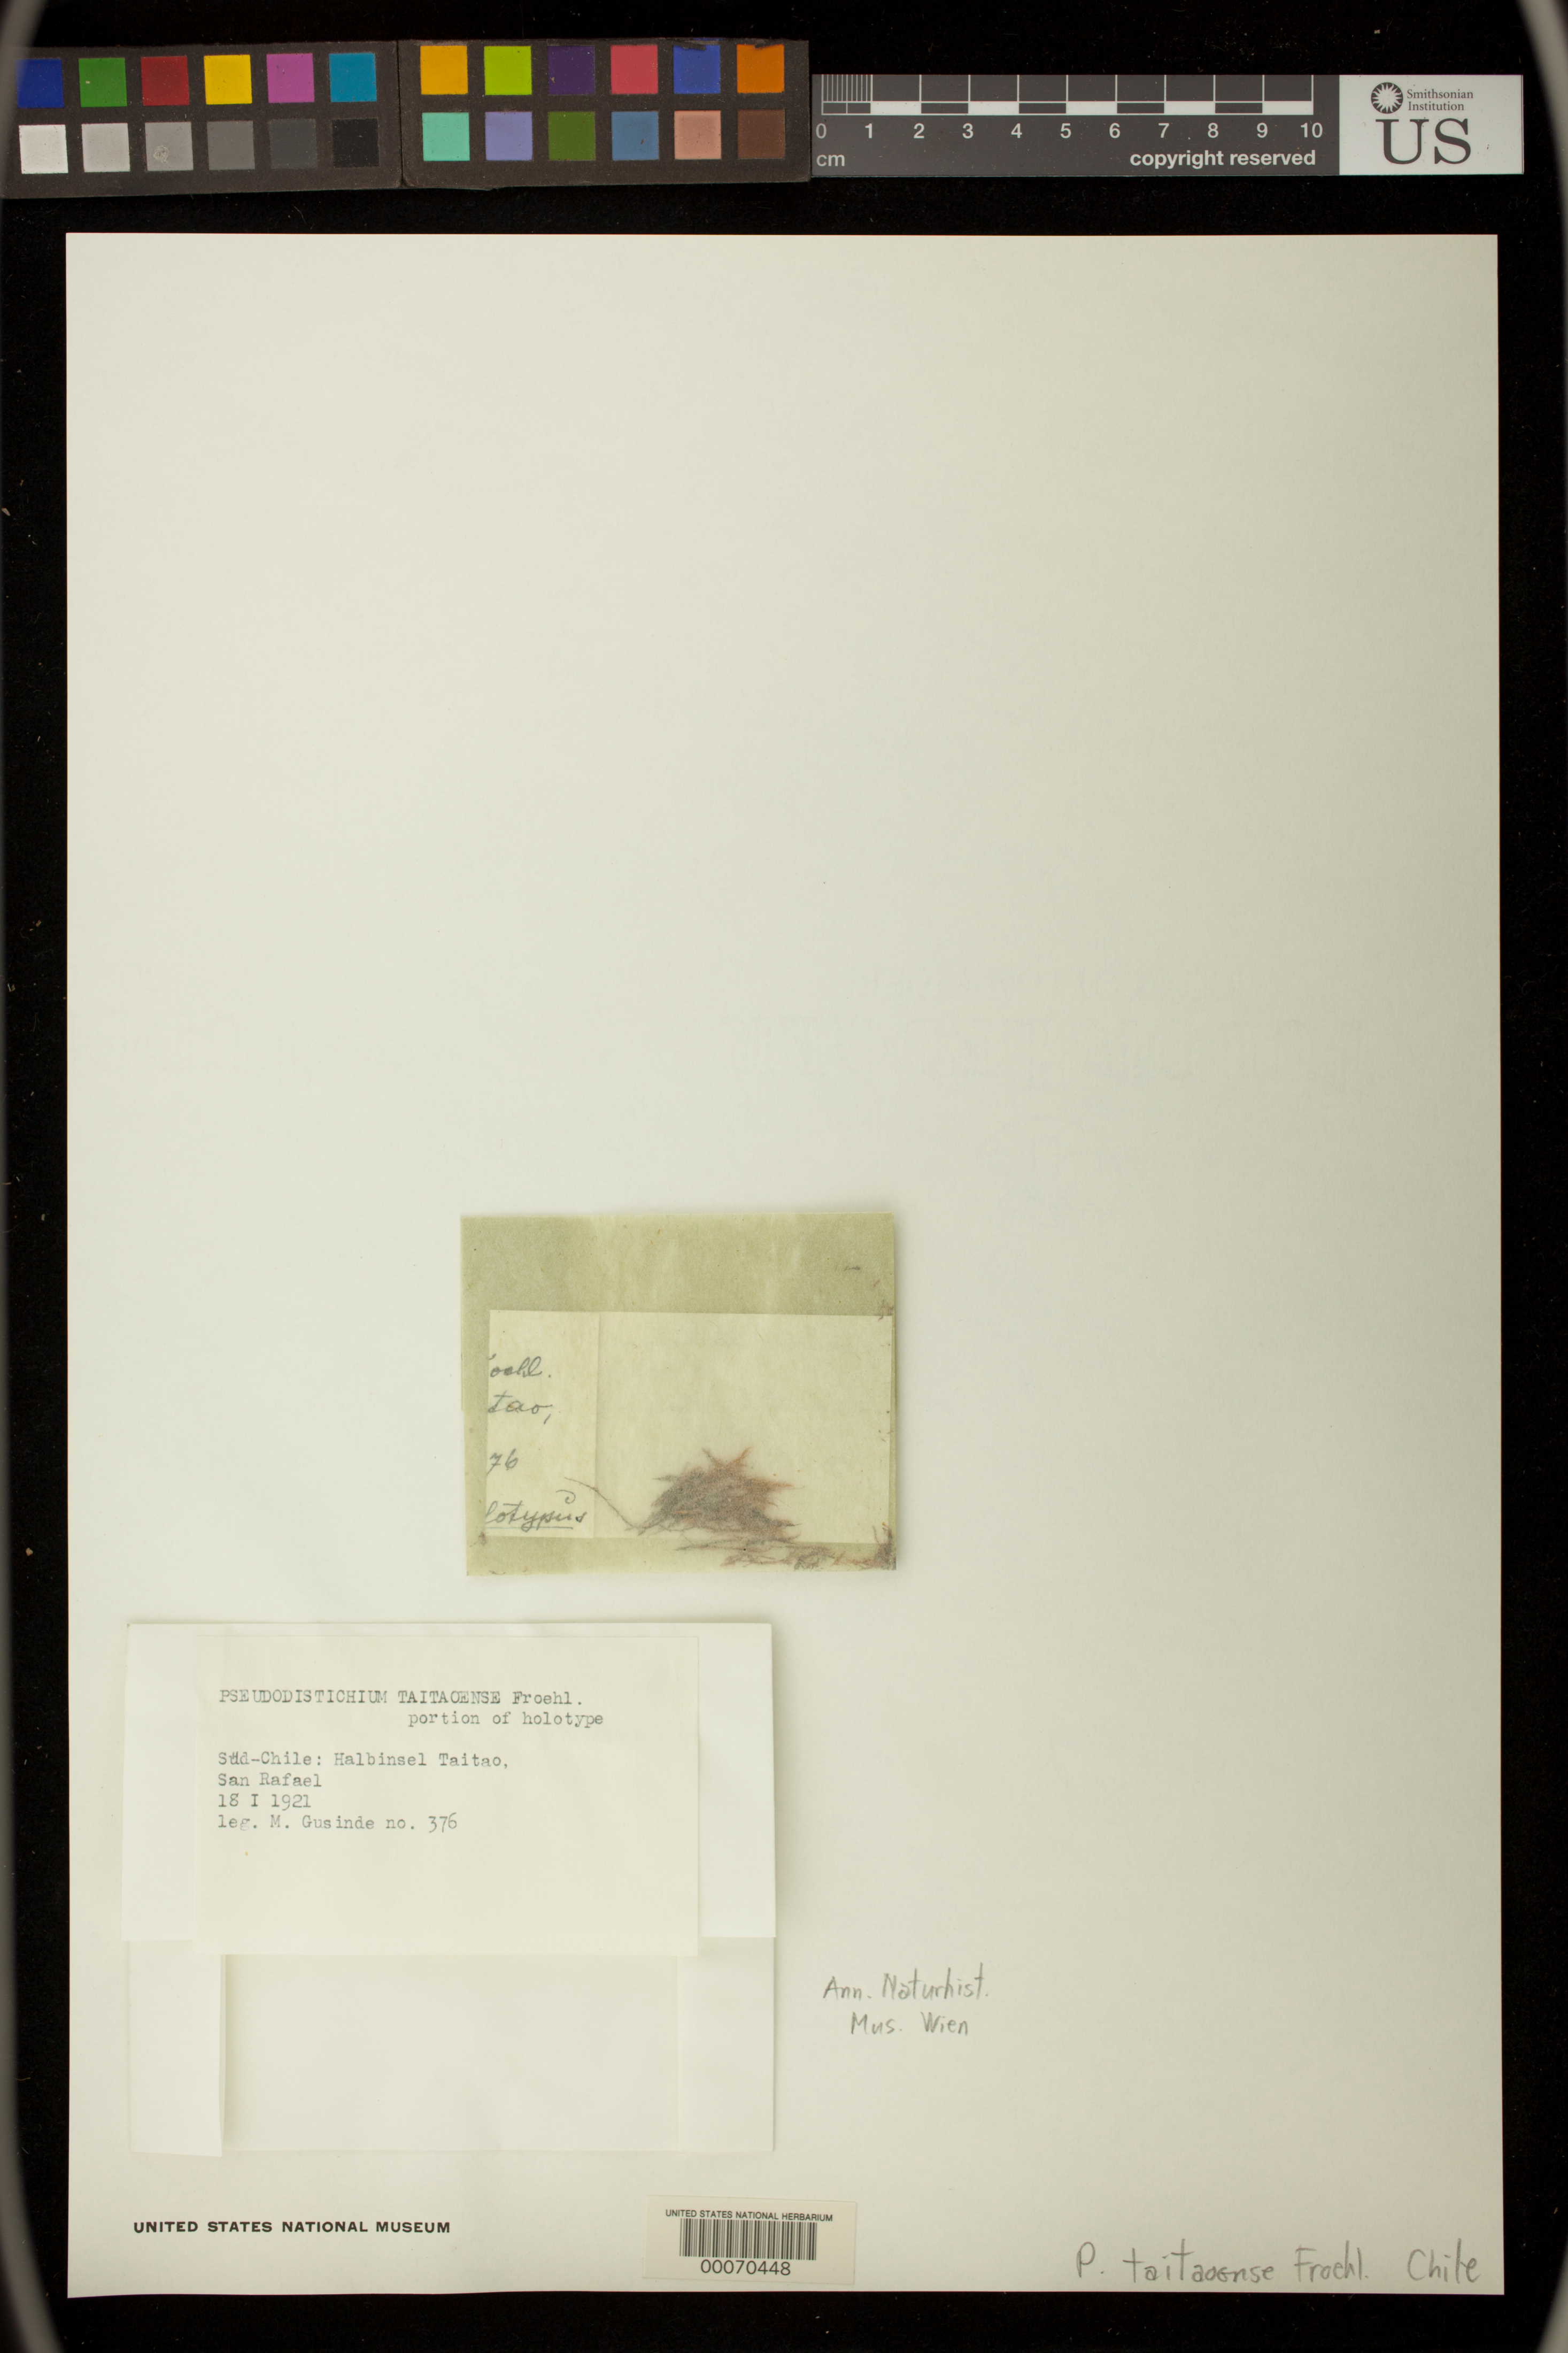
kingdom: Plantae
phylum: Bryophyta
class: Bryopsida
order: Dicranales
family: Ditrichaceae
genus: Pseudodistichium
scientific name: Pseudodistichium taitaoense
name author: J. Froehl.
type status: Holotype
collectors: M. Gusinde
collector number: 376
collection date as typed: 18 Jan 1921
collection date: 1921-01-18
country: Chile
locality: Halbinsel Taitao, San Rafael. [Taitao Peninsula, San Rafael.]